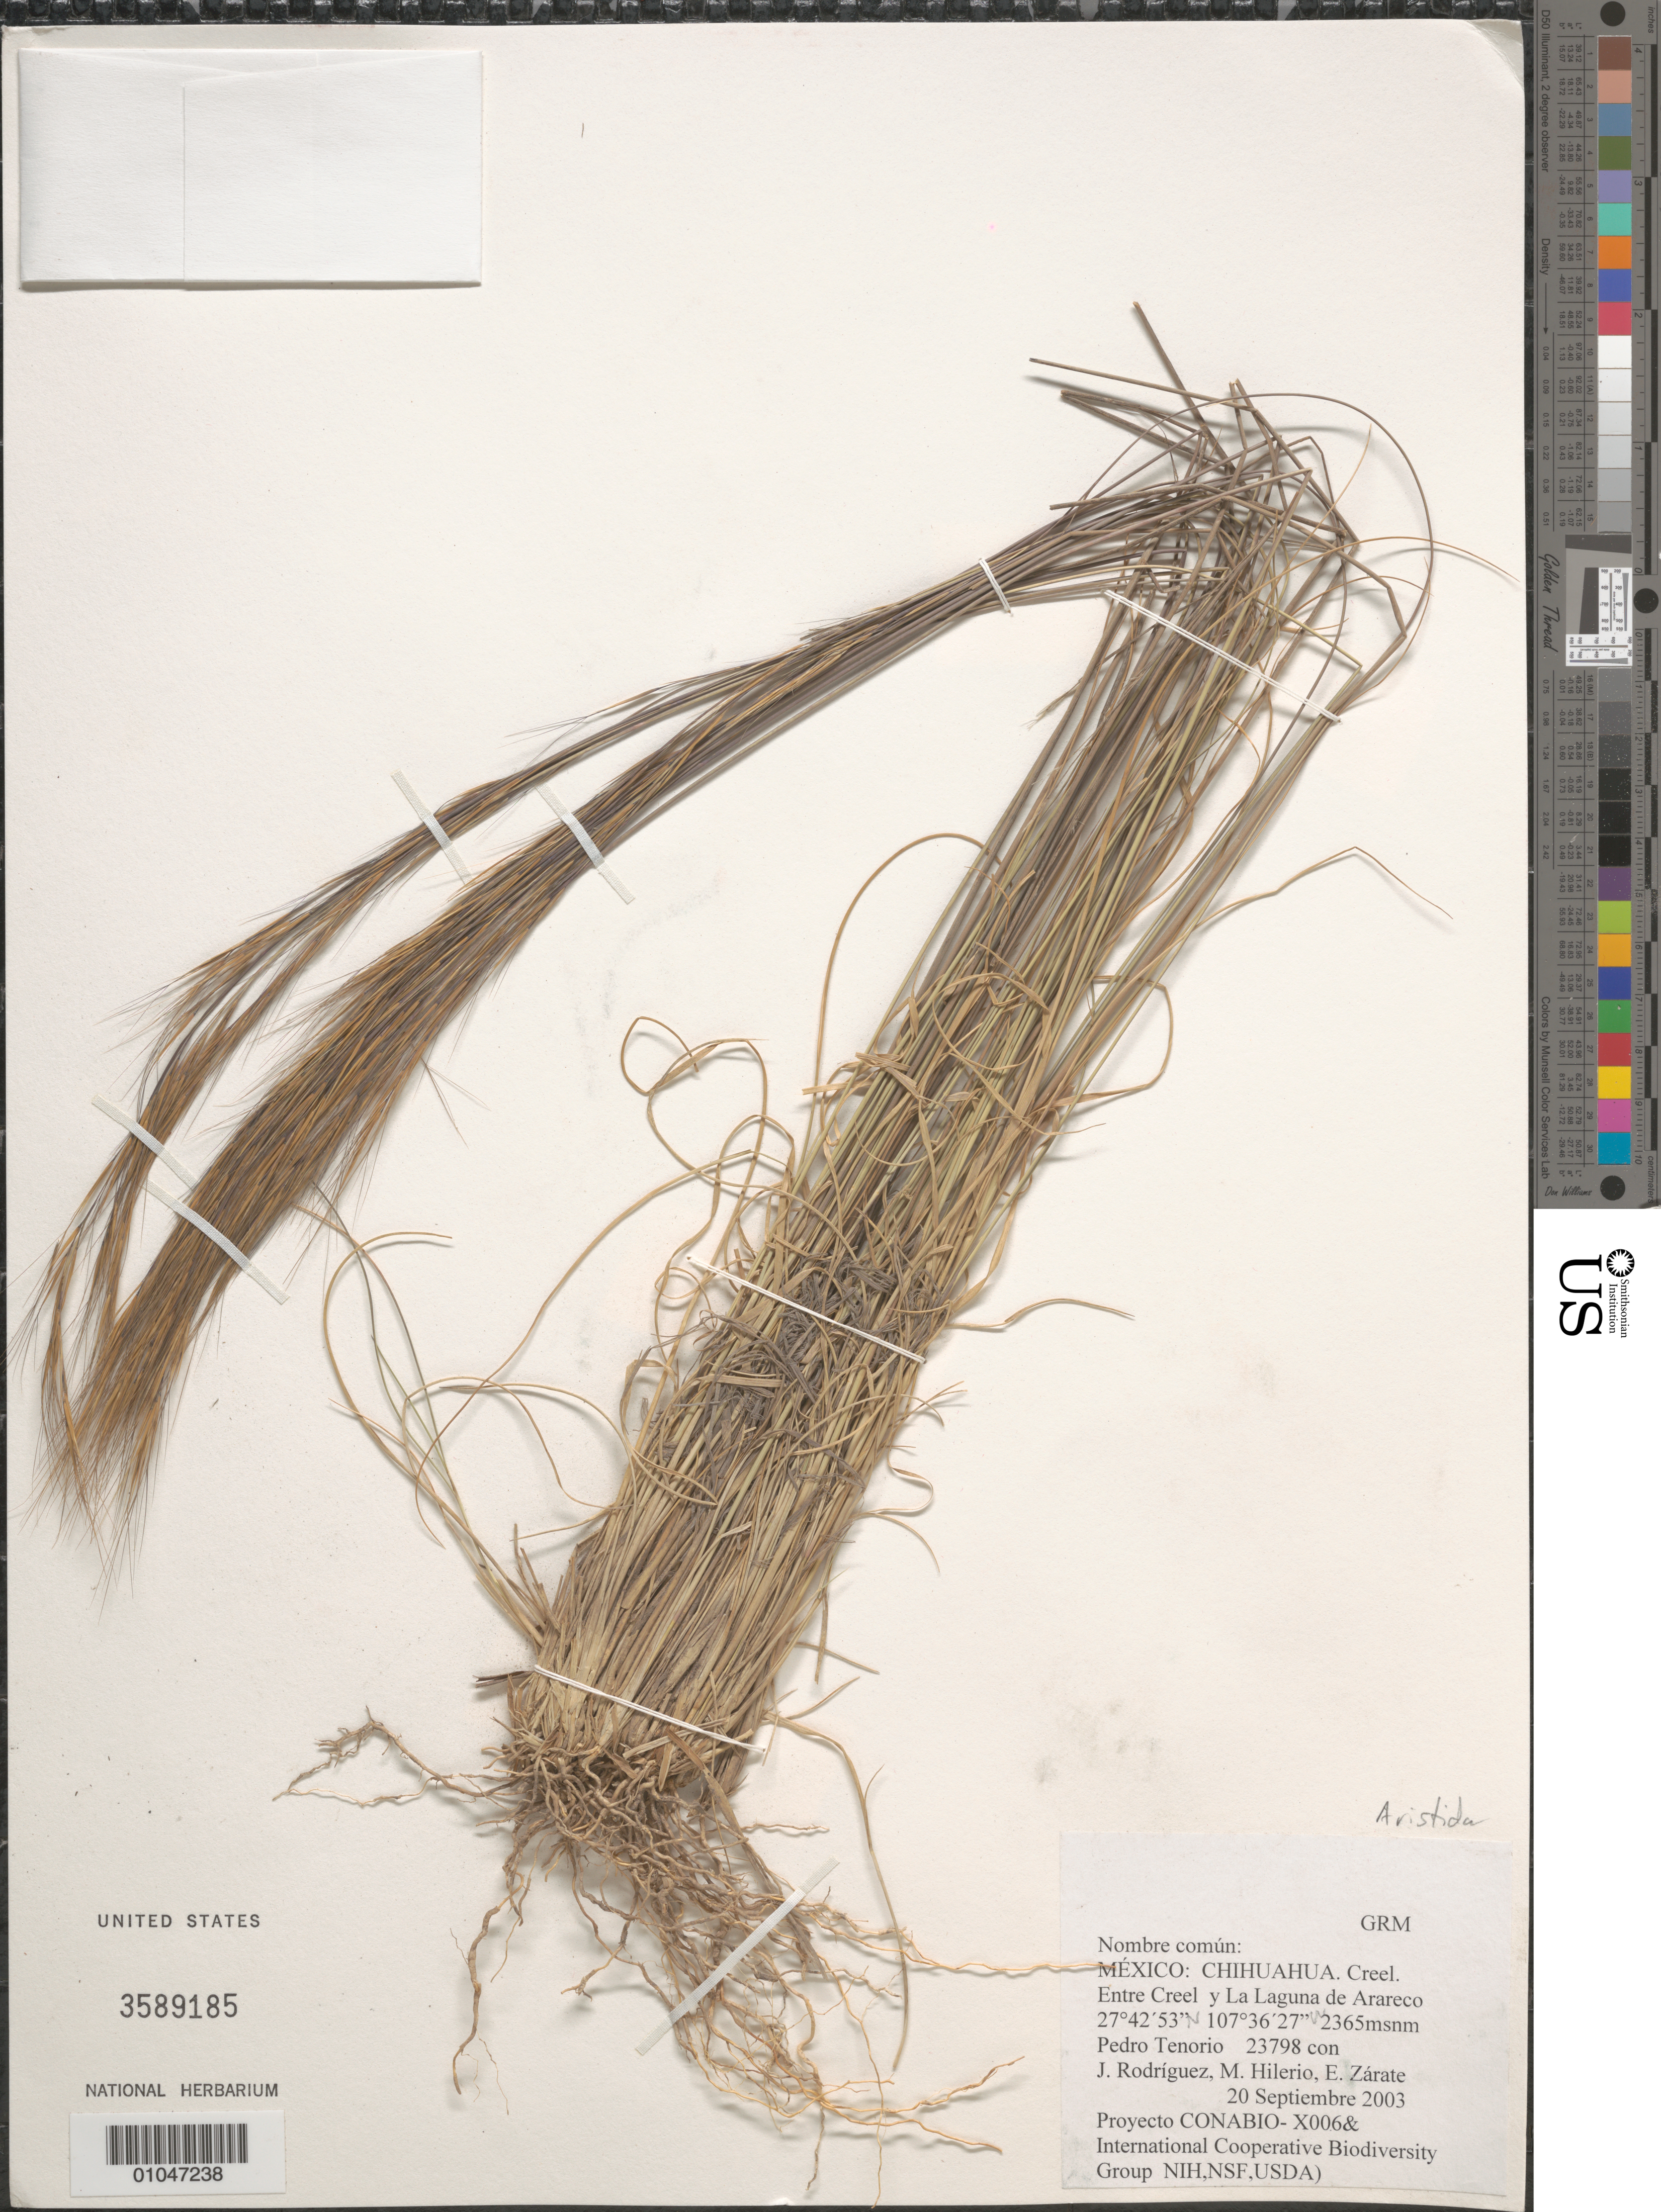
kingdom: Plantae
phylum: Tracheophyta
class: Liliopsida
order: Poales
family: Poaceae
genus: Aristida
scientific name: Aristida sp.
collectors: P. Tenorio L., M. Hilerio & E. Zárate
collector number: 23798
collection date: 2003-09-20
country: Mexico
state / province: Chihuahua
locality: Creel. Entre Creel y La Laguna de Arareco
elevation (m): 2365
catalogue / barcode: US 3589185